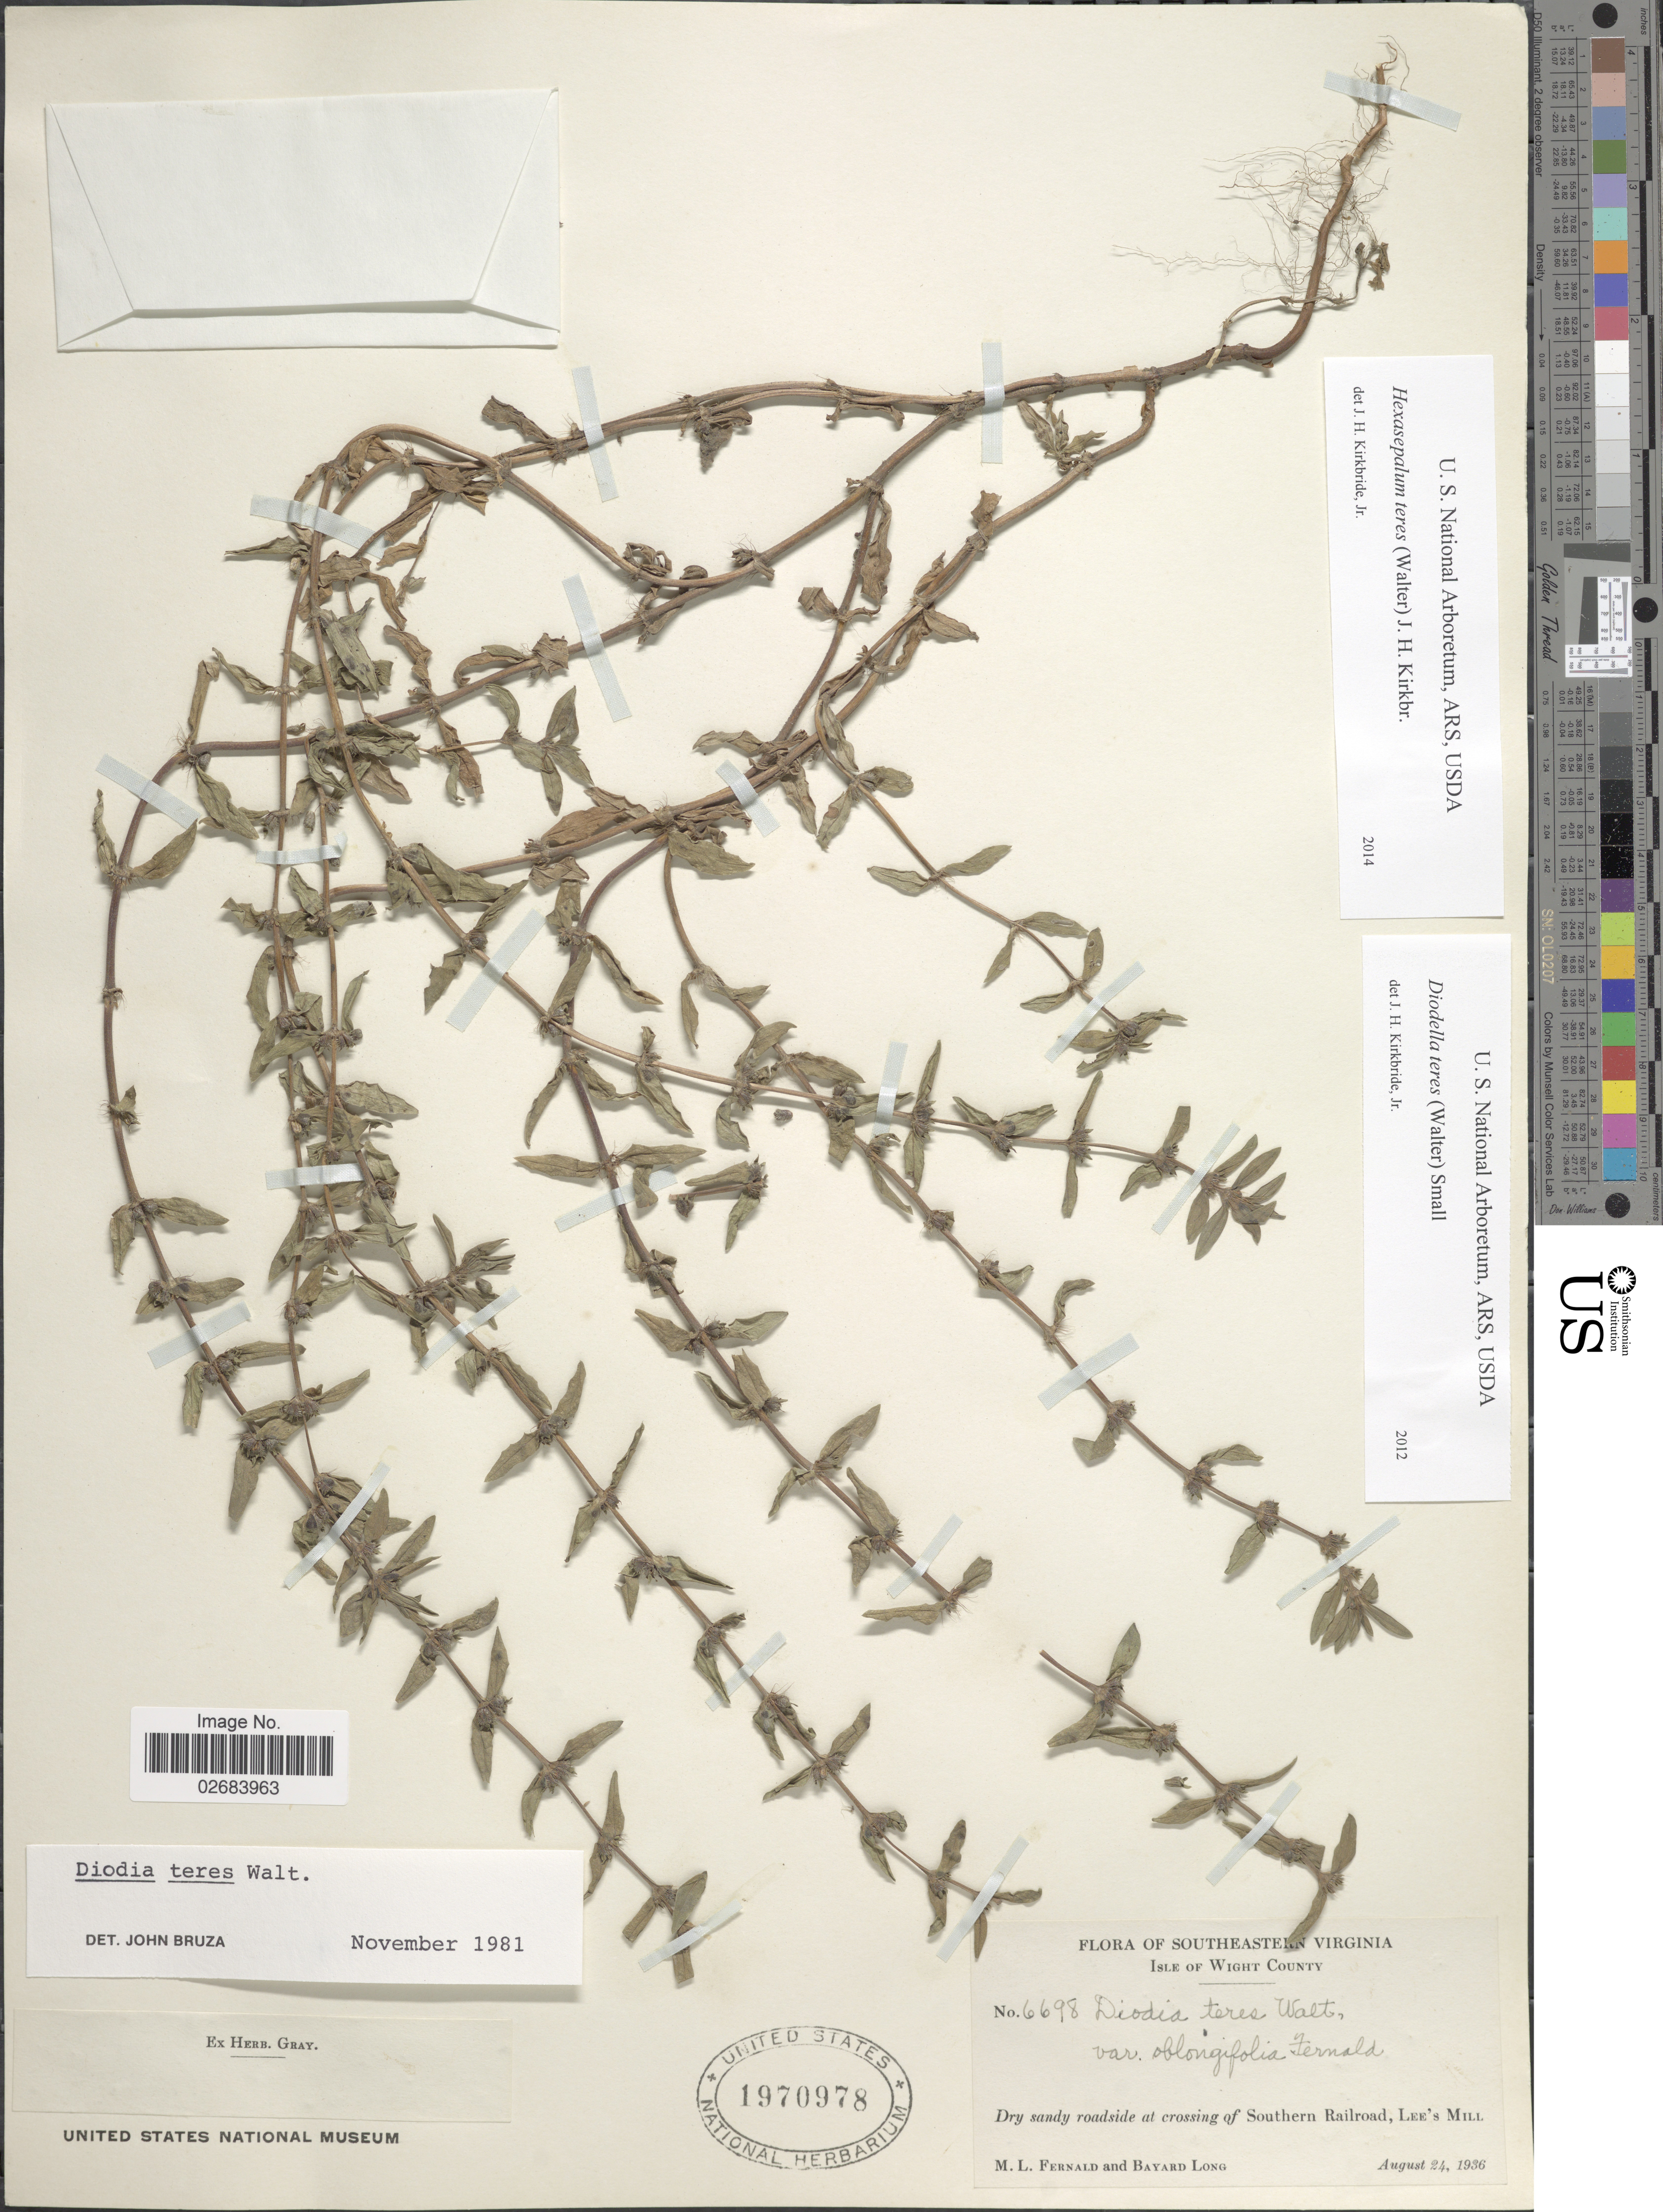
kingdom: Plantae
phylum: Tracheophyta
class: Magnoliopsida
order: Gentianales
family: Rubiaceae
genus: Diodia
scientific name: Diodia teres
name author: Walter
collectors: M. L. Fernald & B. Long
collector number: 6698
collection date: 1936-08-24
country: United States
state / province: Virginia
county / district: Isle of Wight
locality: Southeastern Virginia, Isle of Wight County, dry sandy roadside at crossing of Southern Railroad, Lee's Mill.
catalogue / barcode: US 1970978